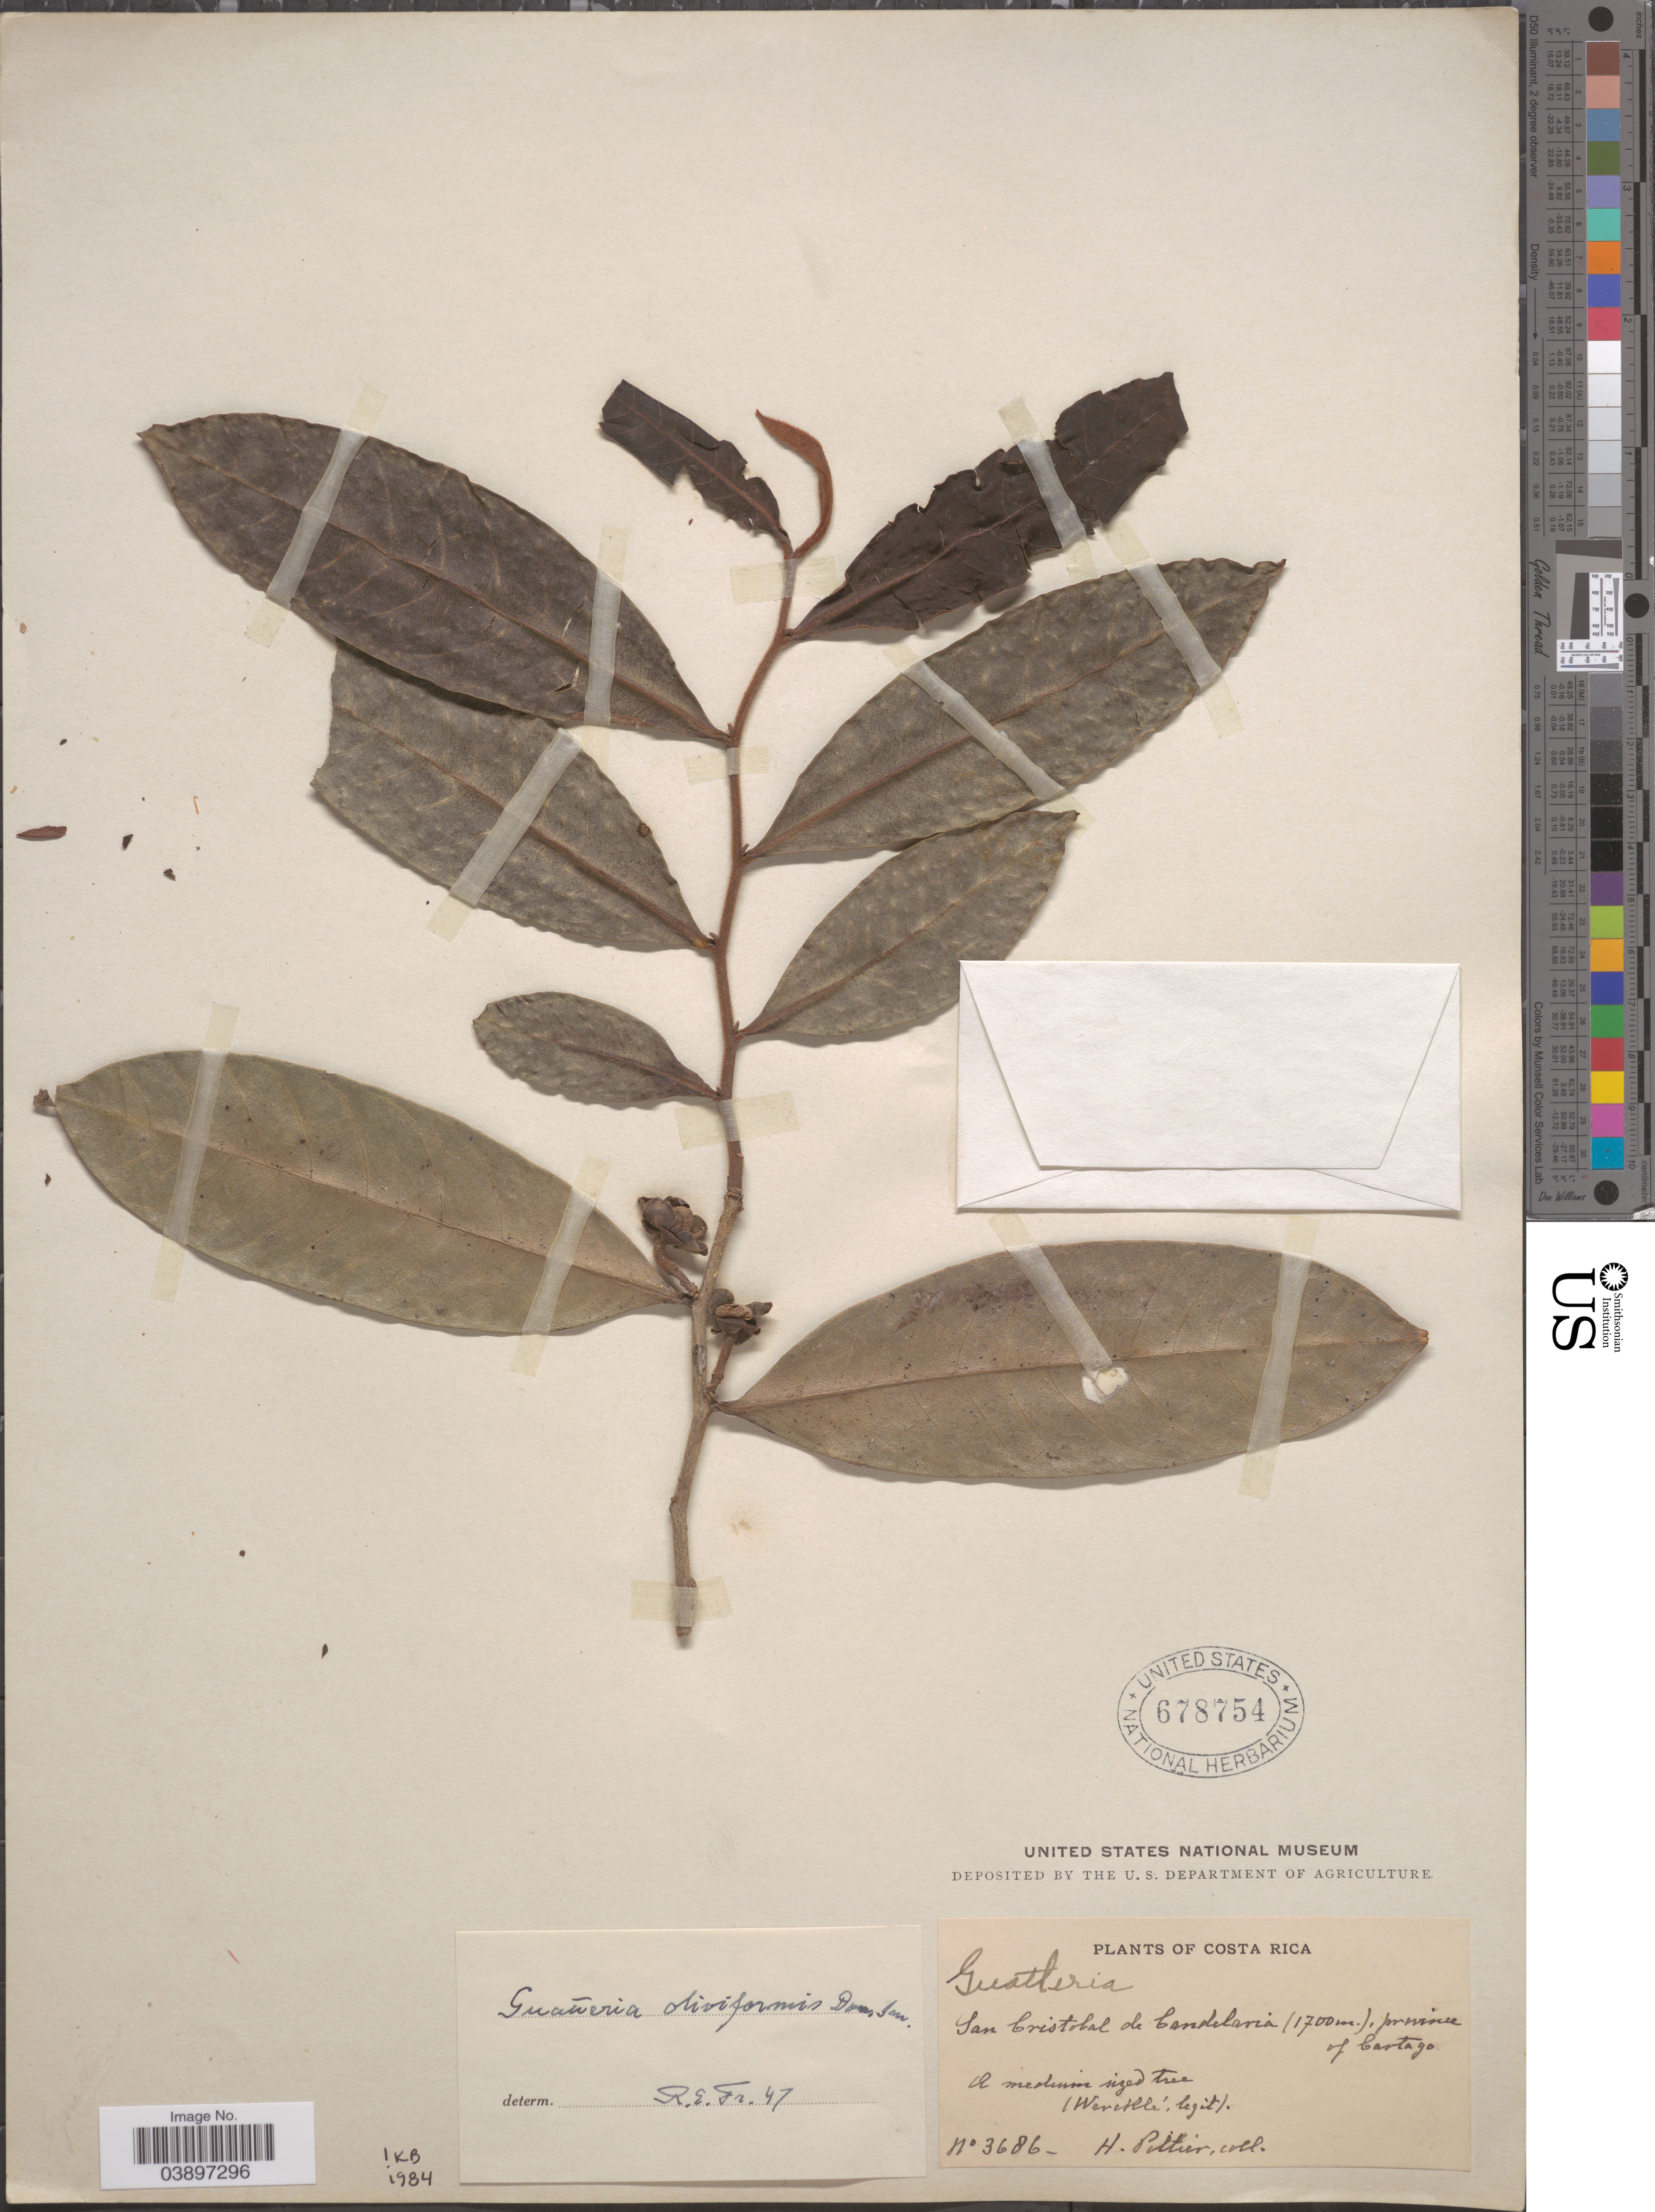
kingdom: Plantae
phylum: Tracheophyta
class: Magnoliopsida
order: Magnoliales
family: Annonaceae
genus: Guatteria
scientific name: Guatteria oliviformis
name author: Donn. Sm.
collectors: H. F. Pittier & Wercklé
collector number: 3686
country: Costa Rica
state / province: Cartago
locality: San Cristobal de Candelaria.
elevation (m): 1700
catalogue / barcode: US 678754